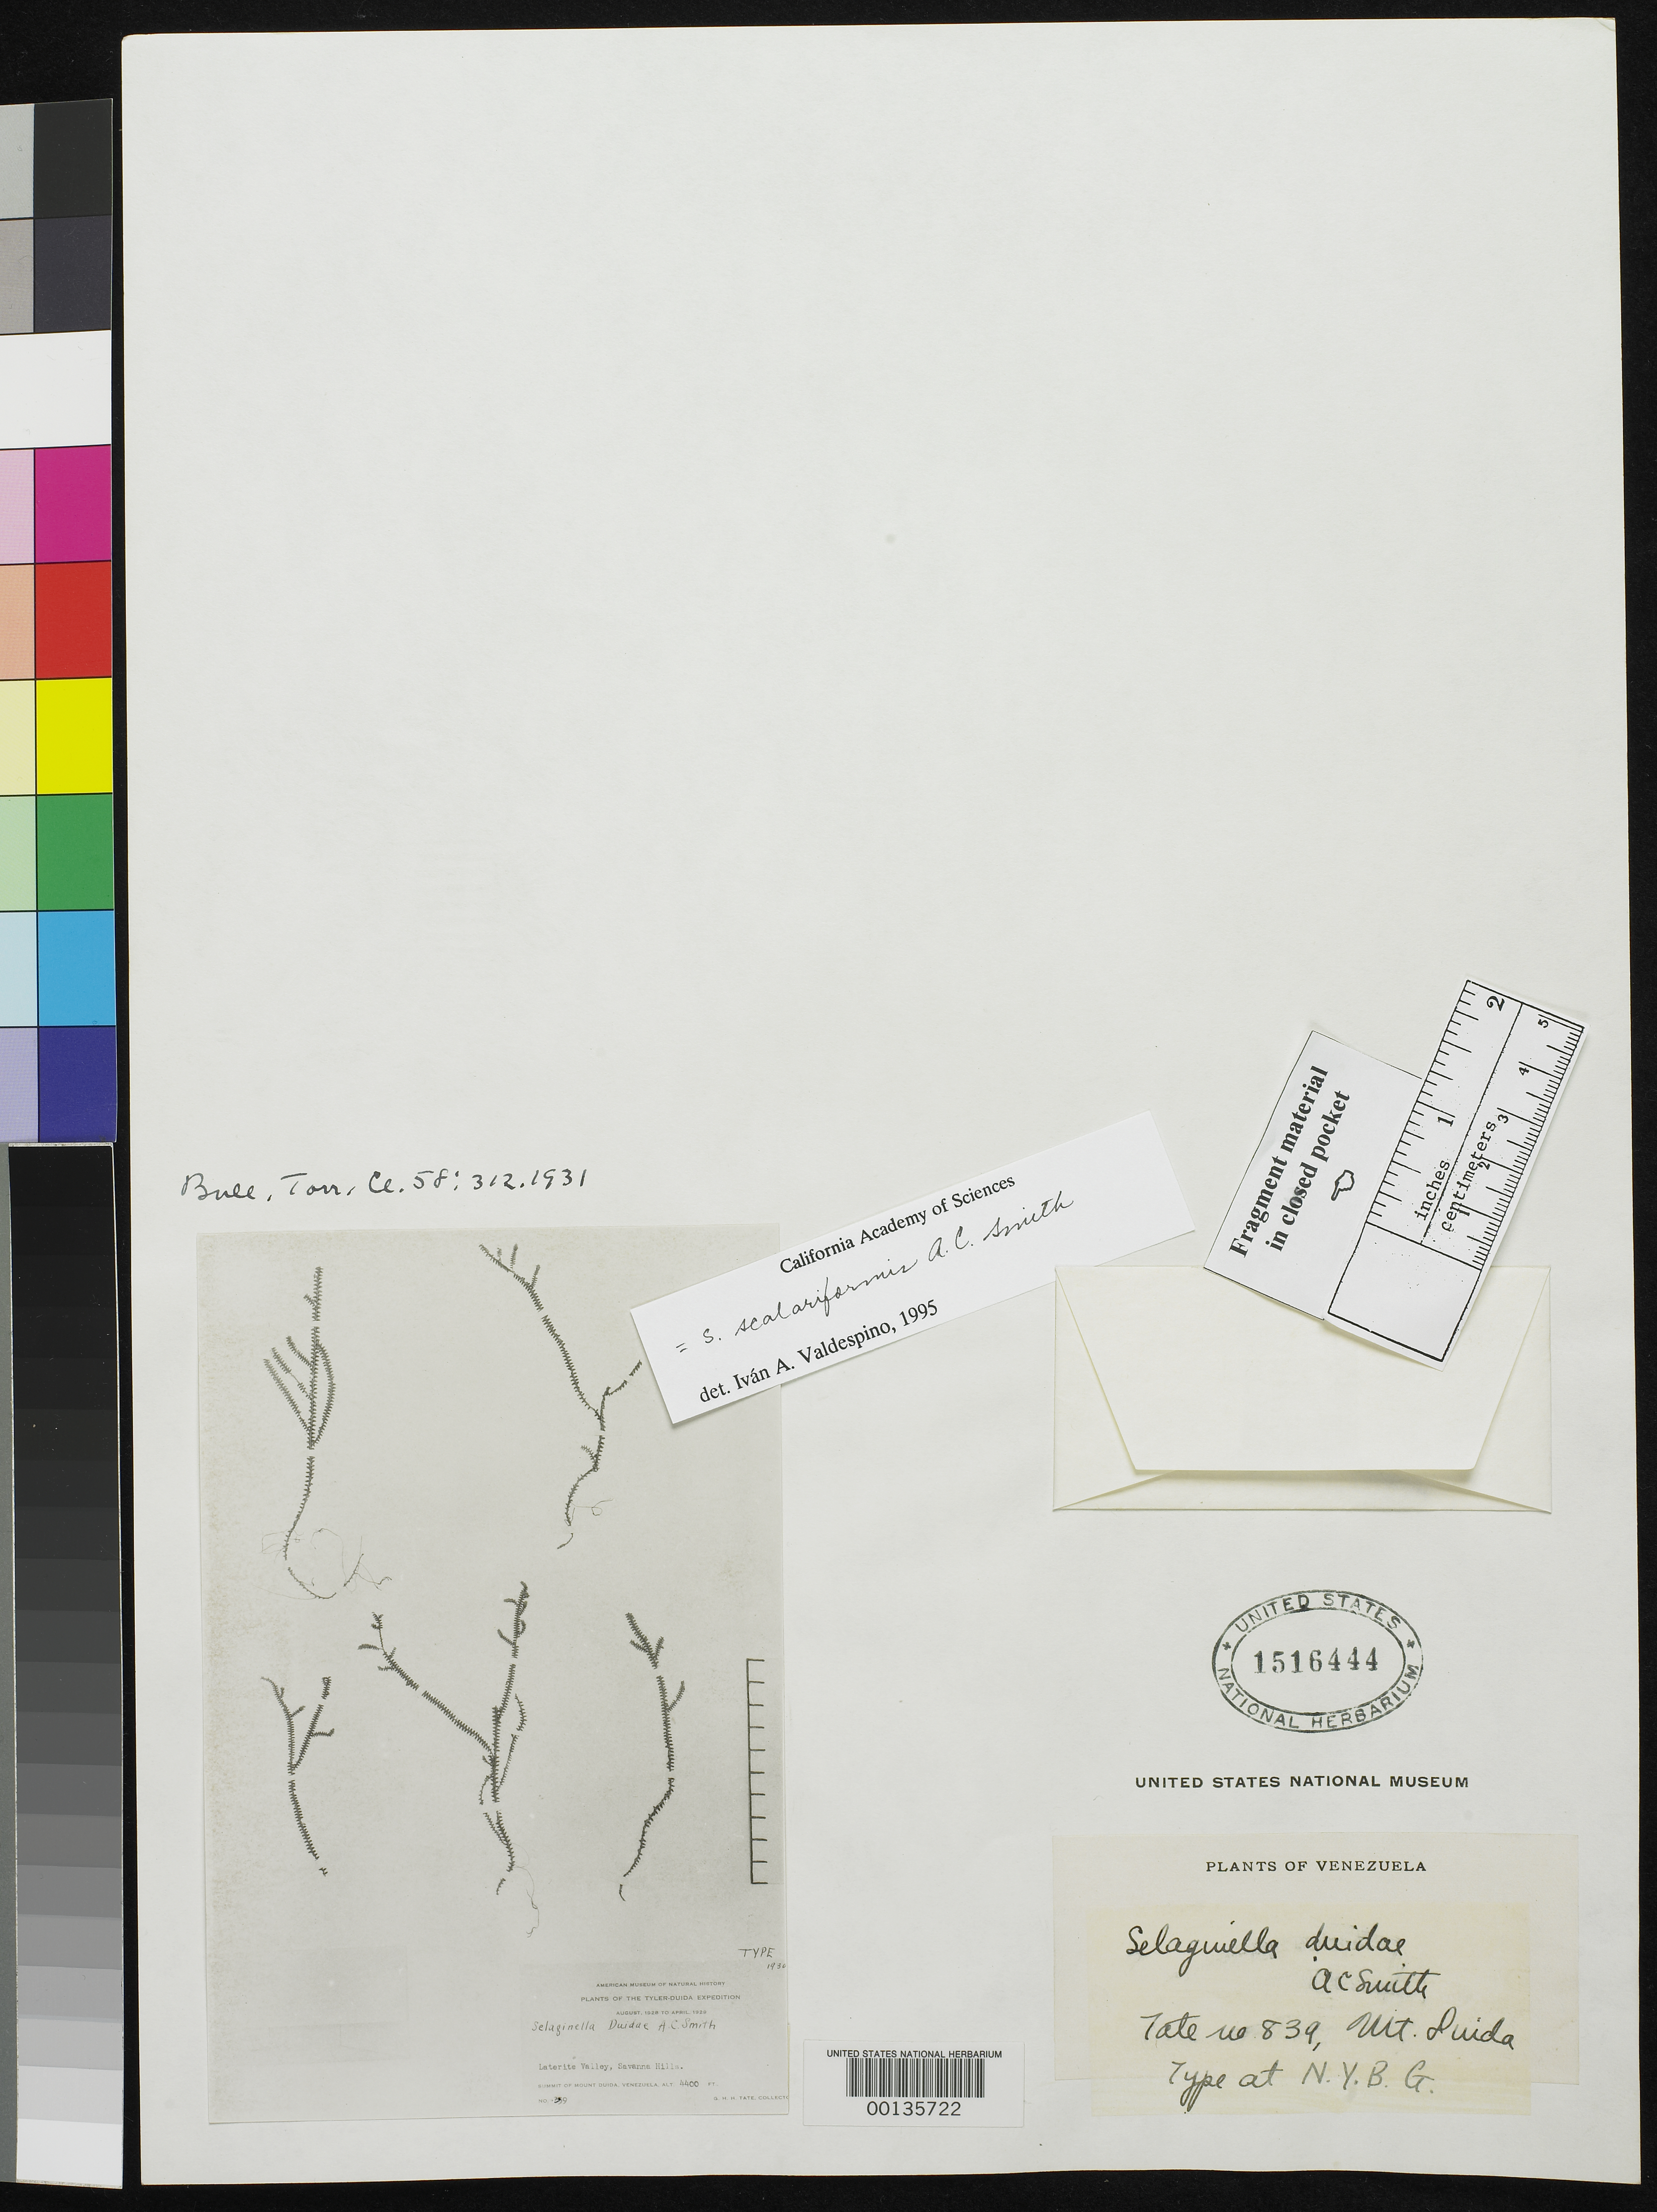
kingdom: Plantae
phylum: Tracheophyta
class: Lycopodiopsida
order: Selaginellales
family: Selaginellaceae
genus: Selaginella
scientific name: Selaginella duidae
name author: A.C. Sm.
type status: Type Fragment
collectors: G. H. H.Tate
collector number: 839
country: Venezuela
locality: Mt. Duida.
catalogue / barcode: US 1516444